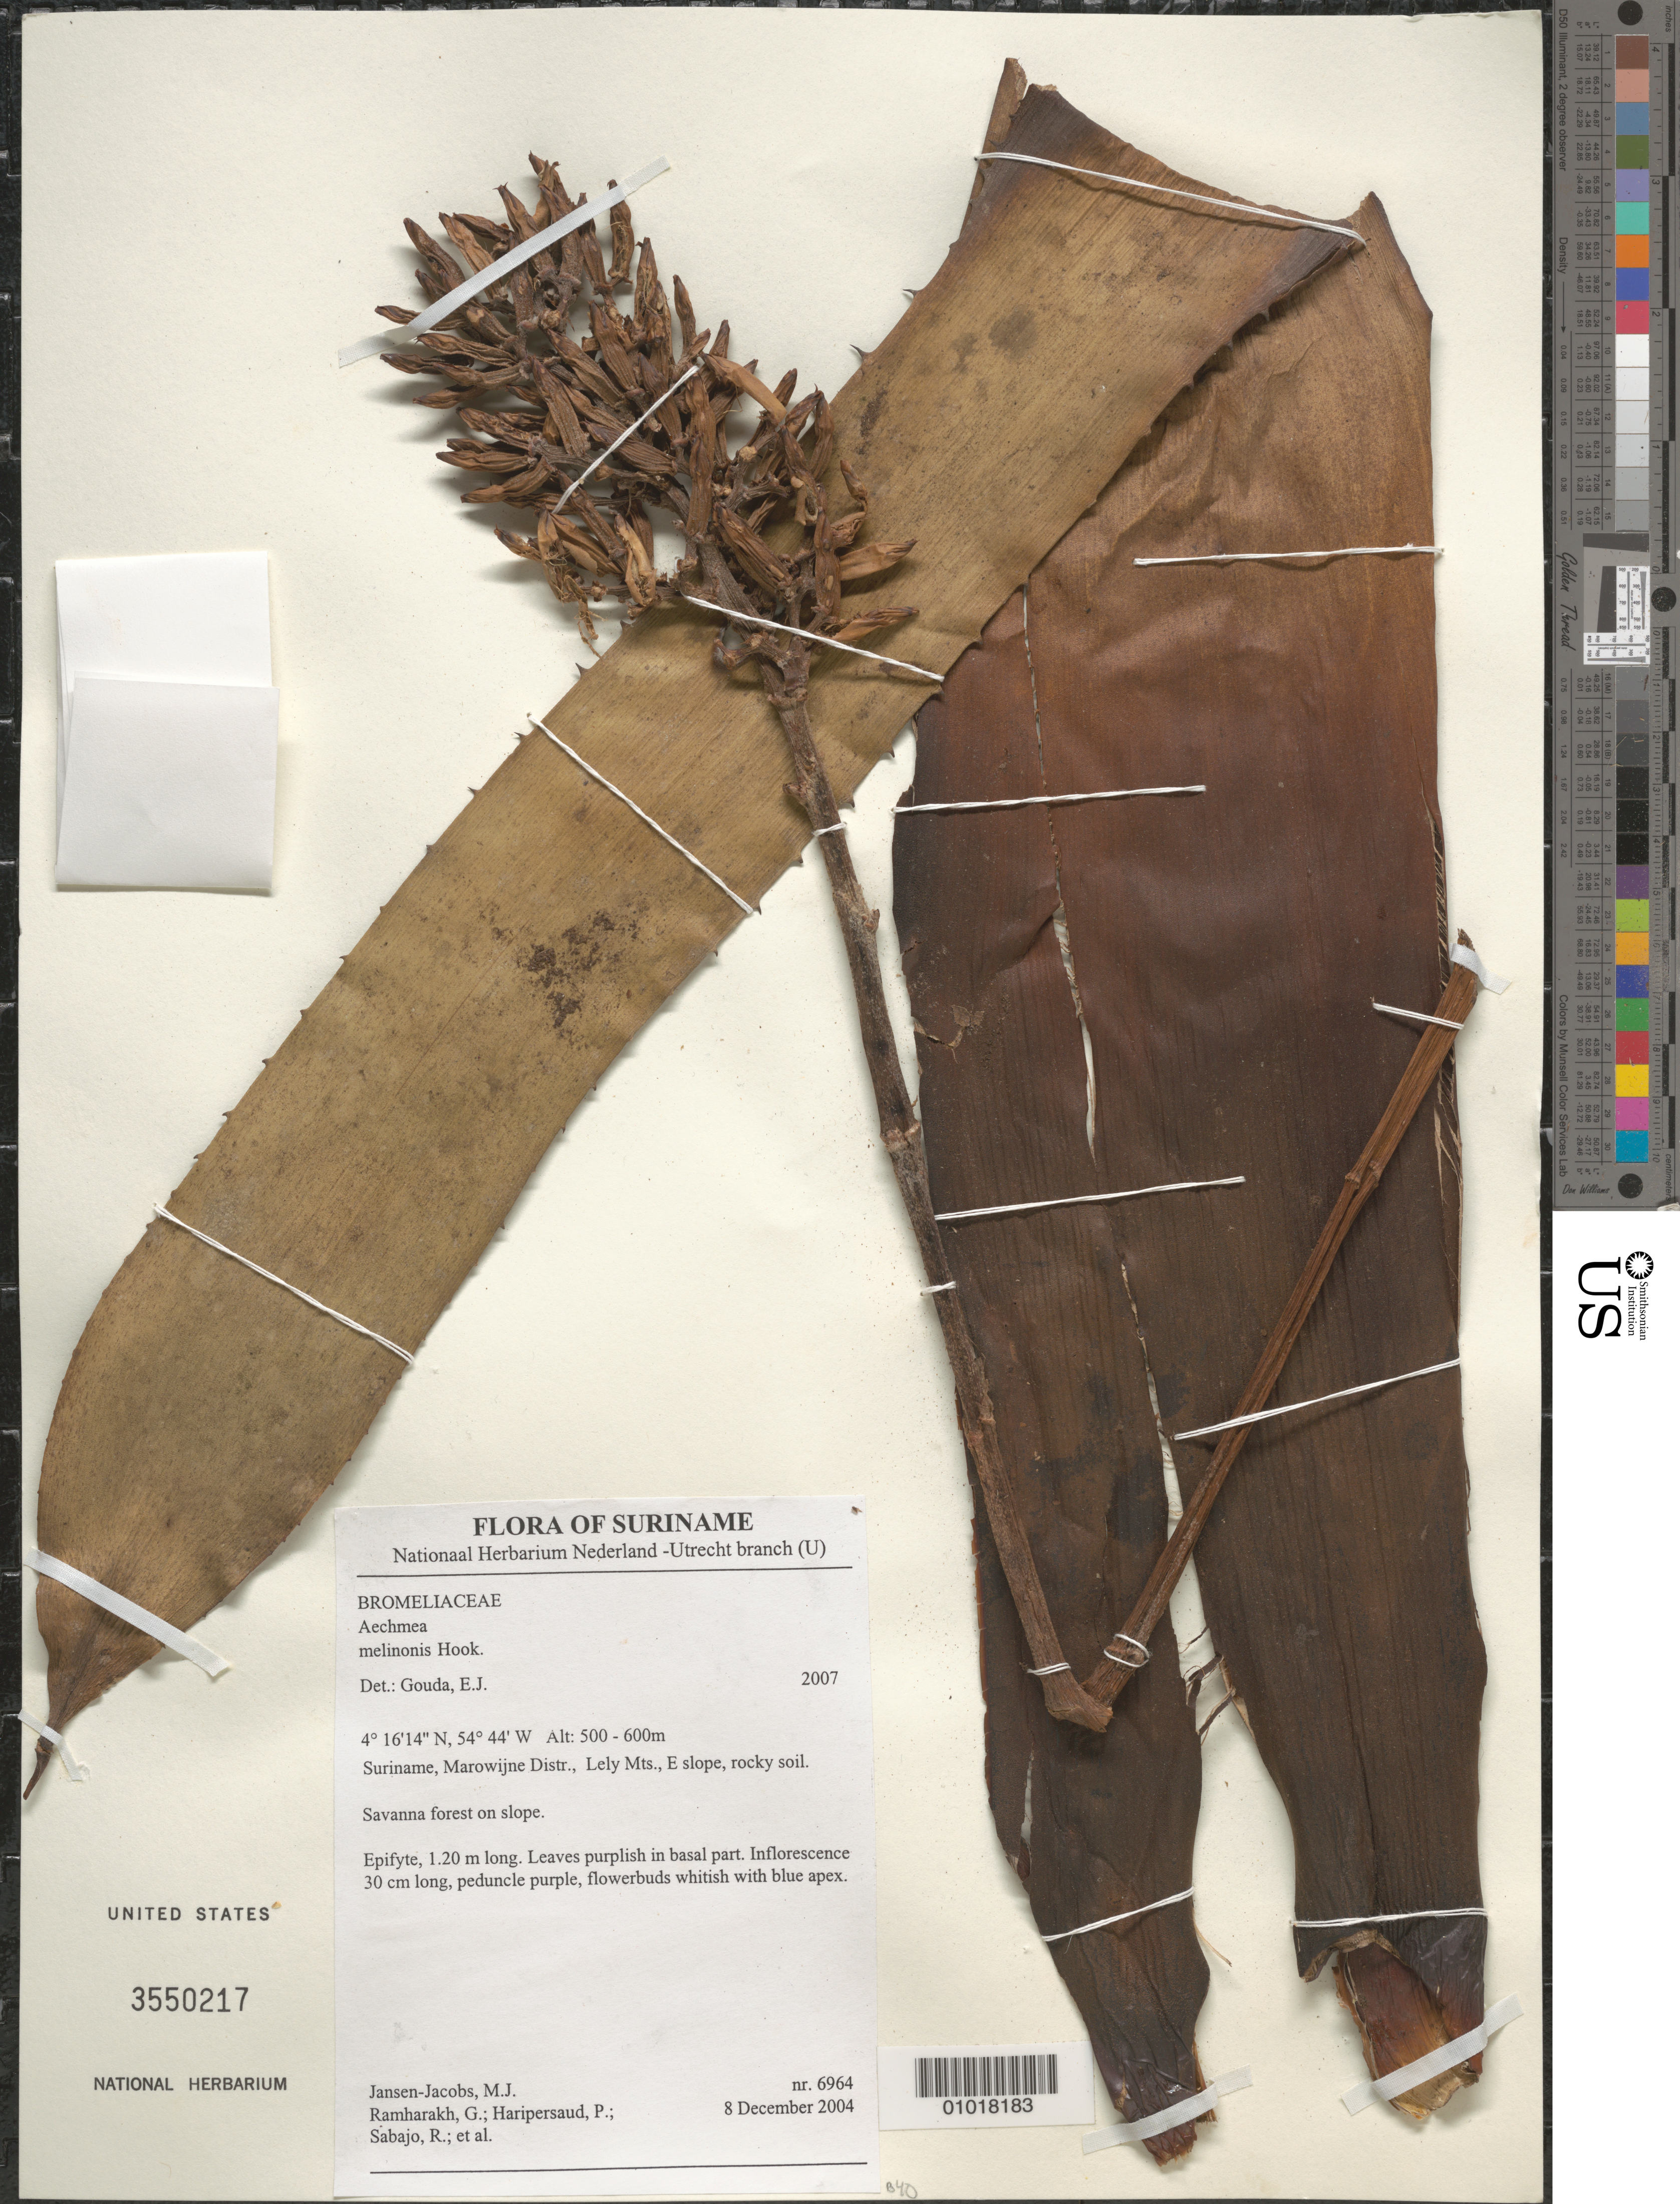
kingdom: Plantae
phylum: Tracheophyta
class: Liliopsida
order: Poales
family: Bromeliaceae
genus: Aechmea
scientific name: Aechmea melinonii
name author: Hook.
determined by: Gouda, E. J.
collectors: M. J. Jansen-Jacobs et al.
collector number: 6964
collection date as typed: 8-Dec-04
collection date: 2004-12-08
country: Suriname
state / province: Marowijne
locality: Lely Mts, E slope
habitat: Savanna forest on slope. Rocky soil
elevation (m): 500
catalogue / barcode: US 3550217